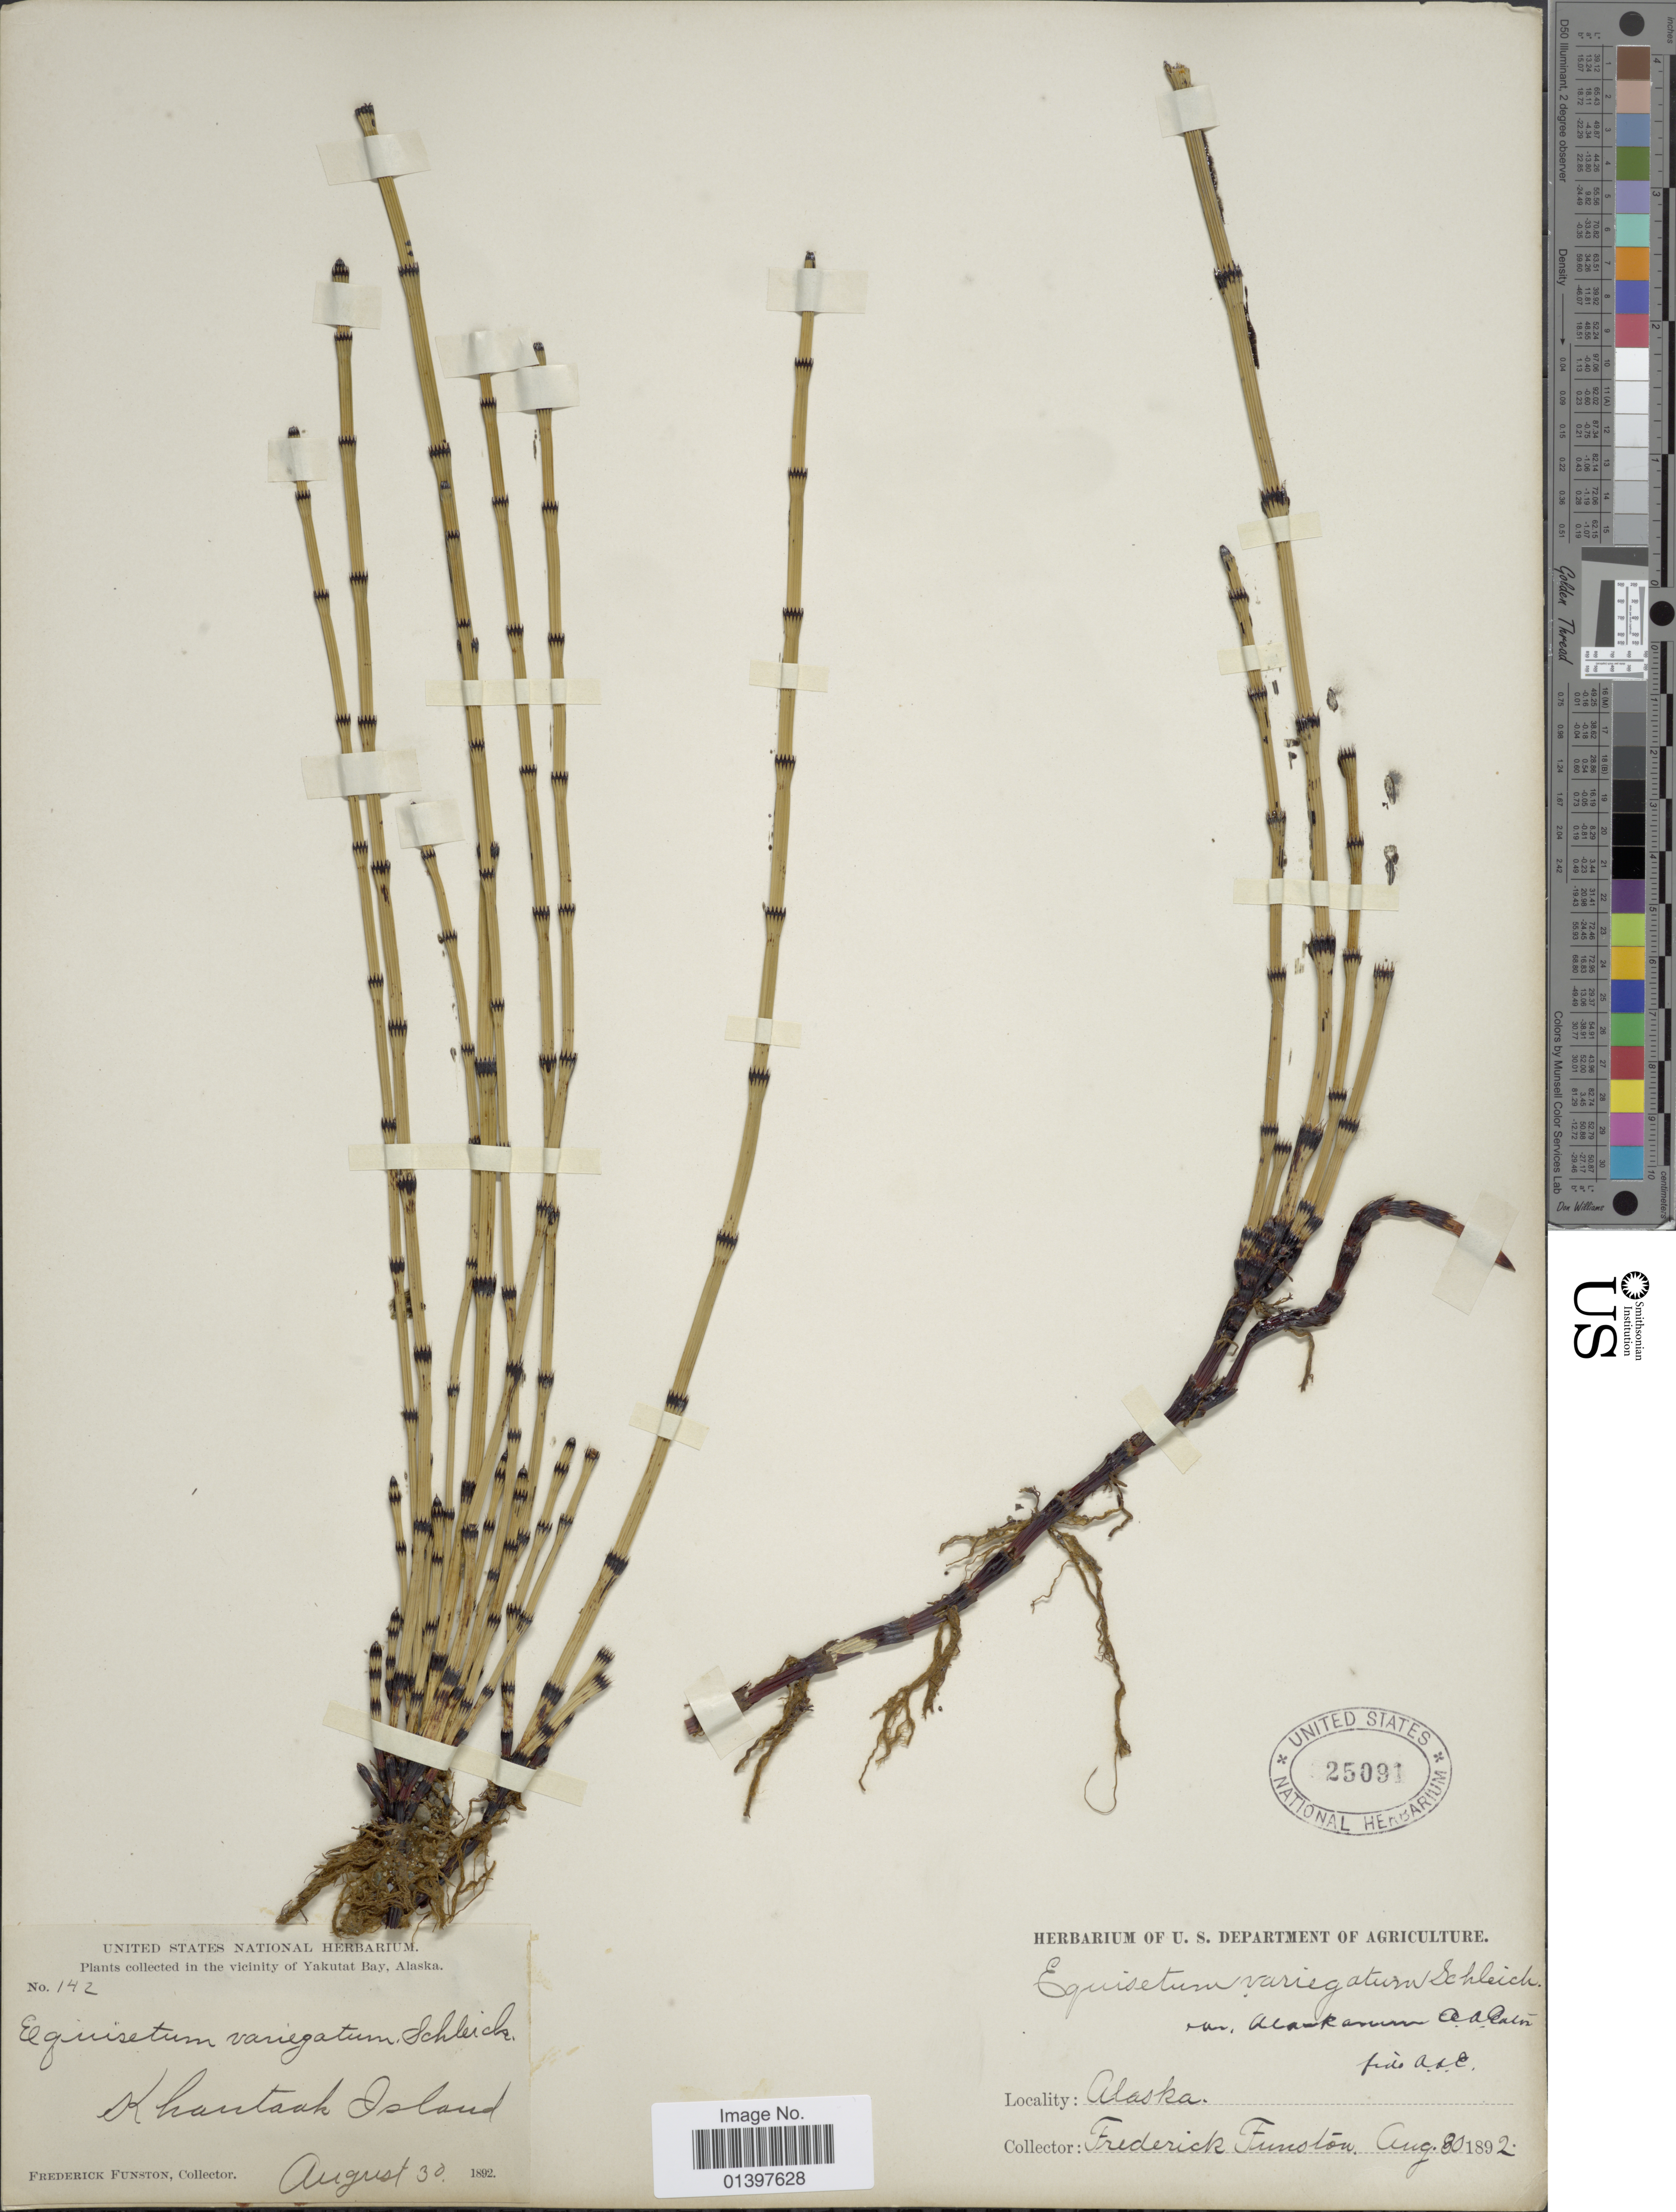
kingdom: Plantae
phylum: Tracheophyta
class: Polypodiopsida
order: Equisetales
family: Equisetaceae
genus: Equisetum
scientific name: Equisetum variegatum var. alaskanum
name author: A.A. Eaton ex Trel. in Harriman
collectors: F. Funston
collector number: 142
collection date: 1892-08-30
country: United States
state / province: Alaska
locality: Khantaak Island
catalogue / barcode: US 25091